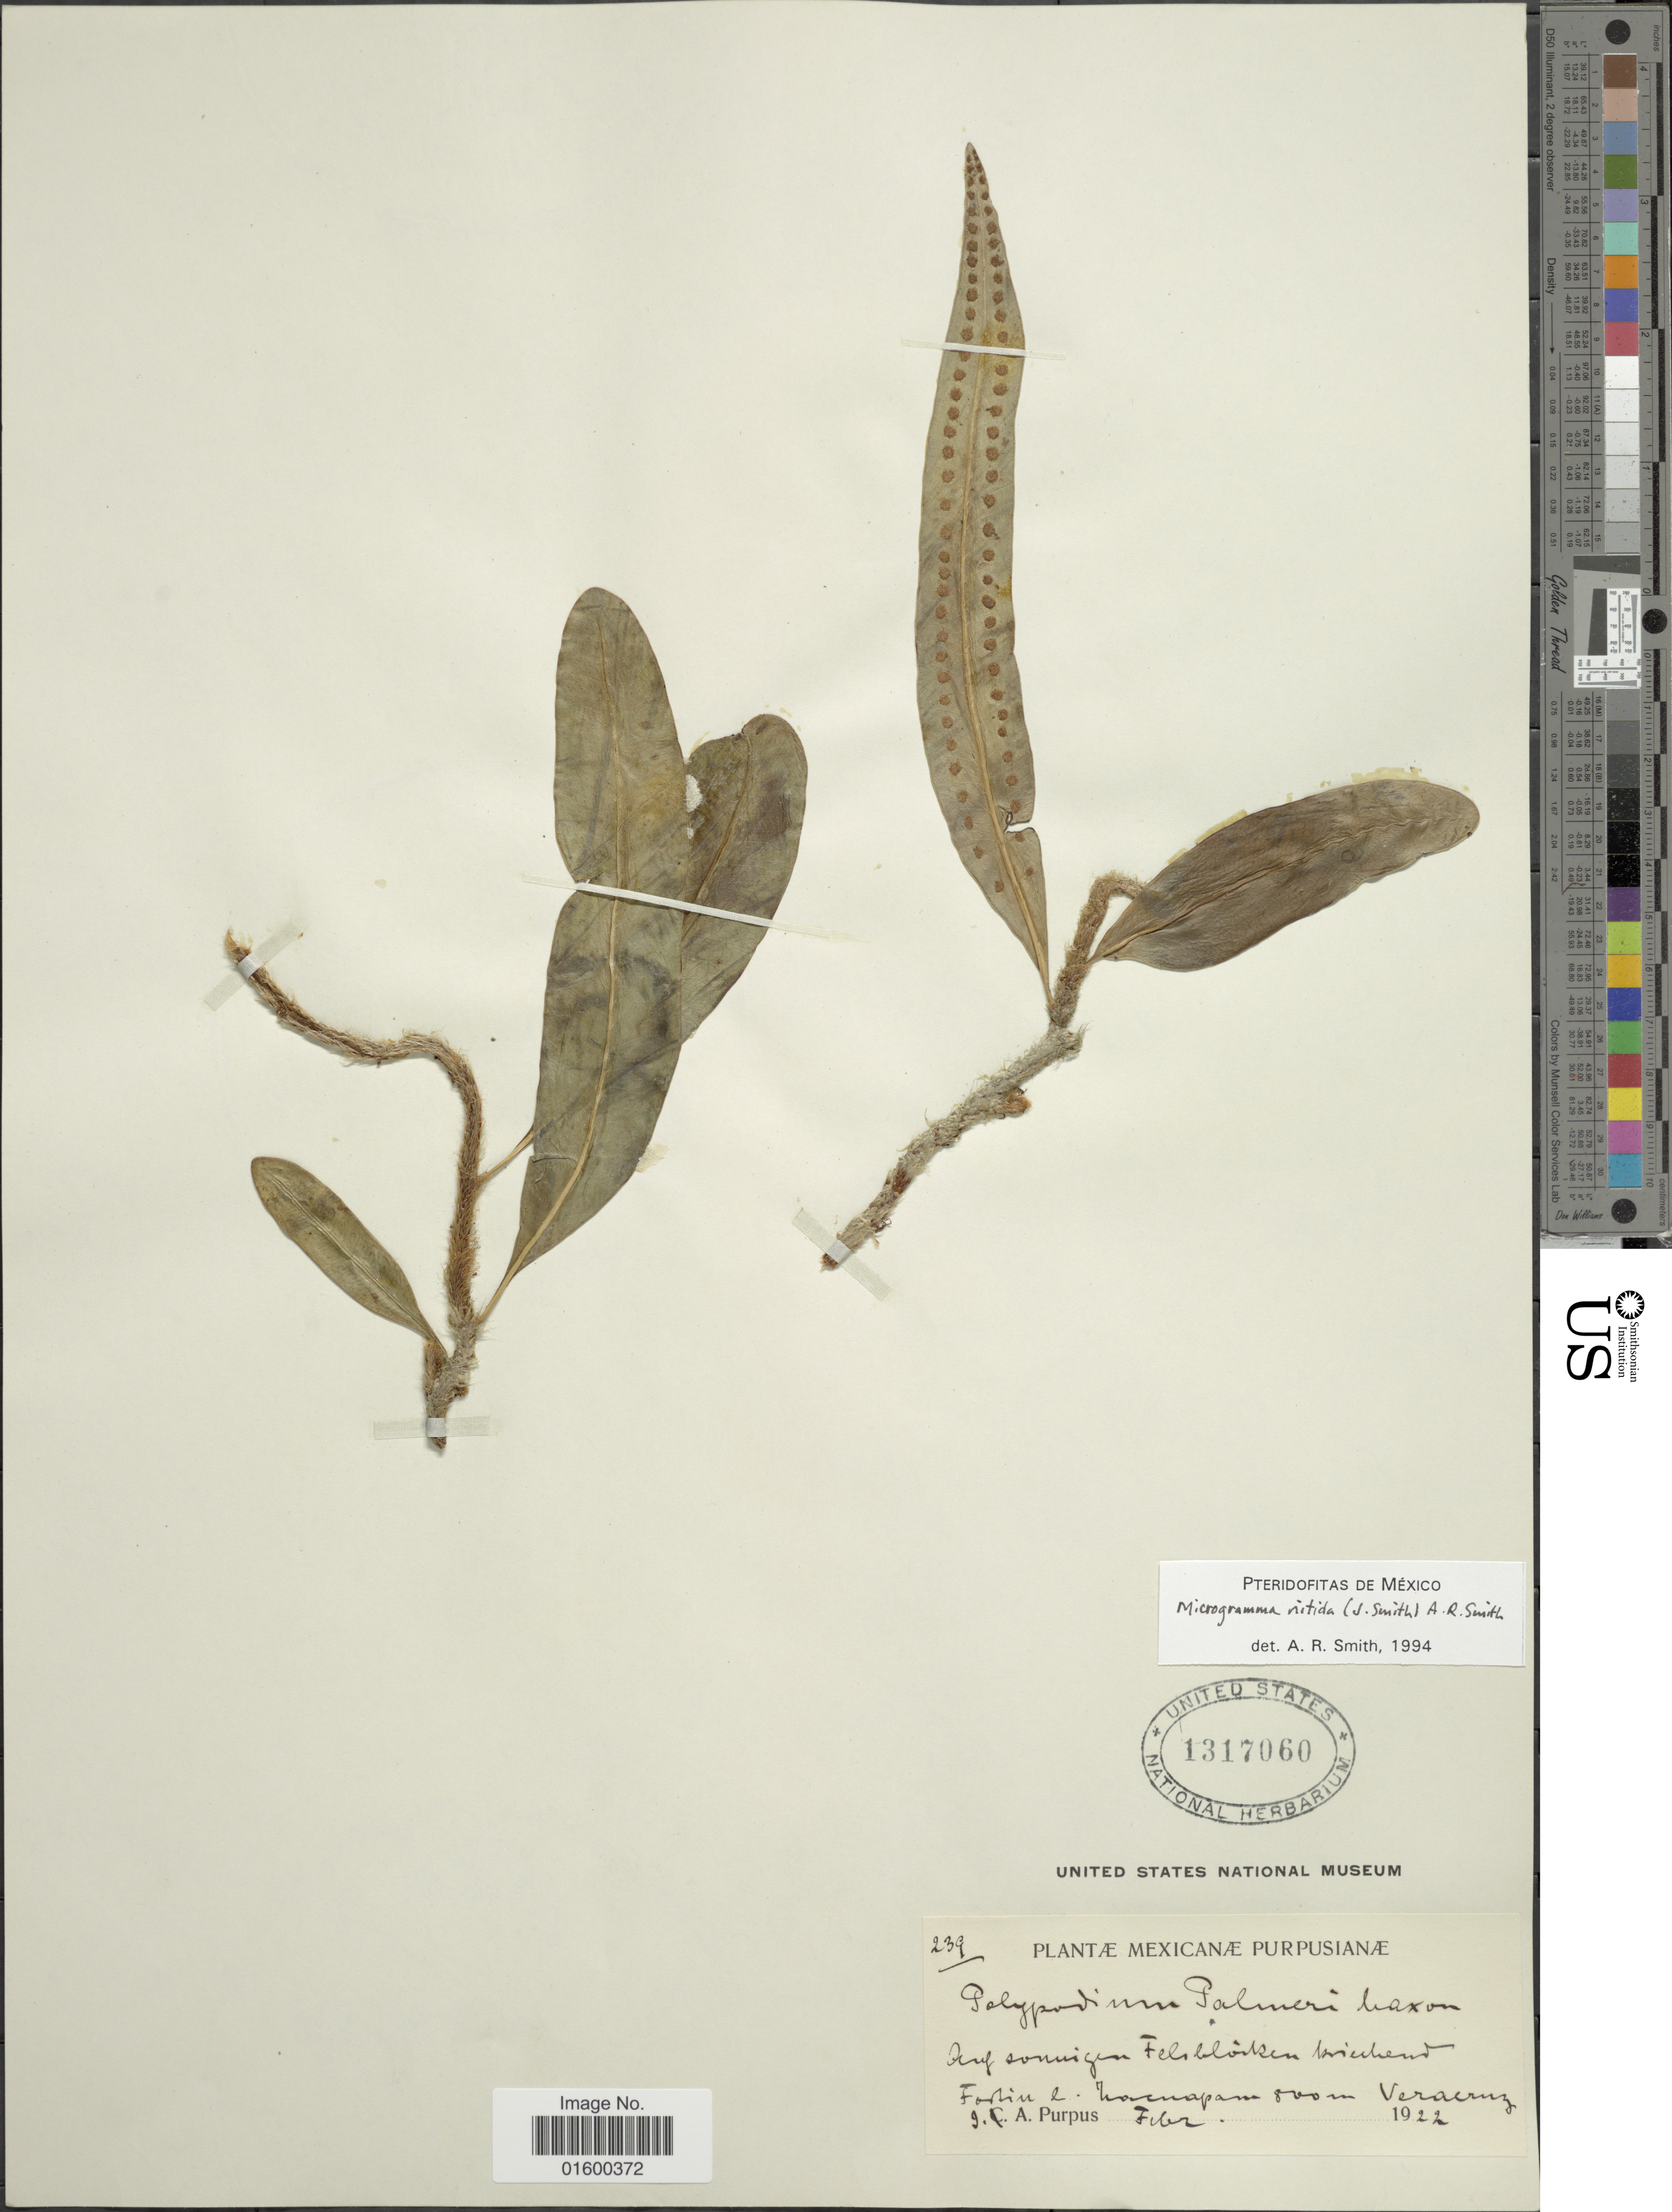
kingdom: Plantae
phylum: Tracheophyta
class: Polypodiopsida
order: Polypodiales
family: Polypodiaceae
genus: Microgramma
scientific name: Microgramma nitida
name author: (J. Sm.) A.R. Sm.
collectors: J. A. Purpus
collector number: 239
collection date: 1922-02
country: Mexico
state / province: Veracruz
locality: Mexicanae, Fortiu l. Zacuapam, Veracruz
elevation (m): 800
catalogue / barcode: US 1317060